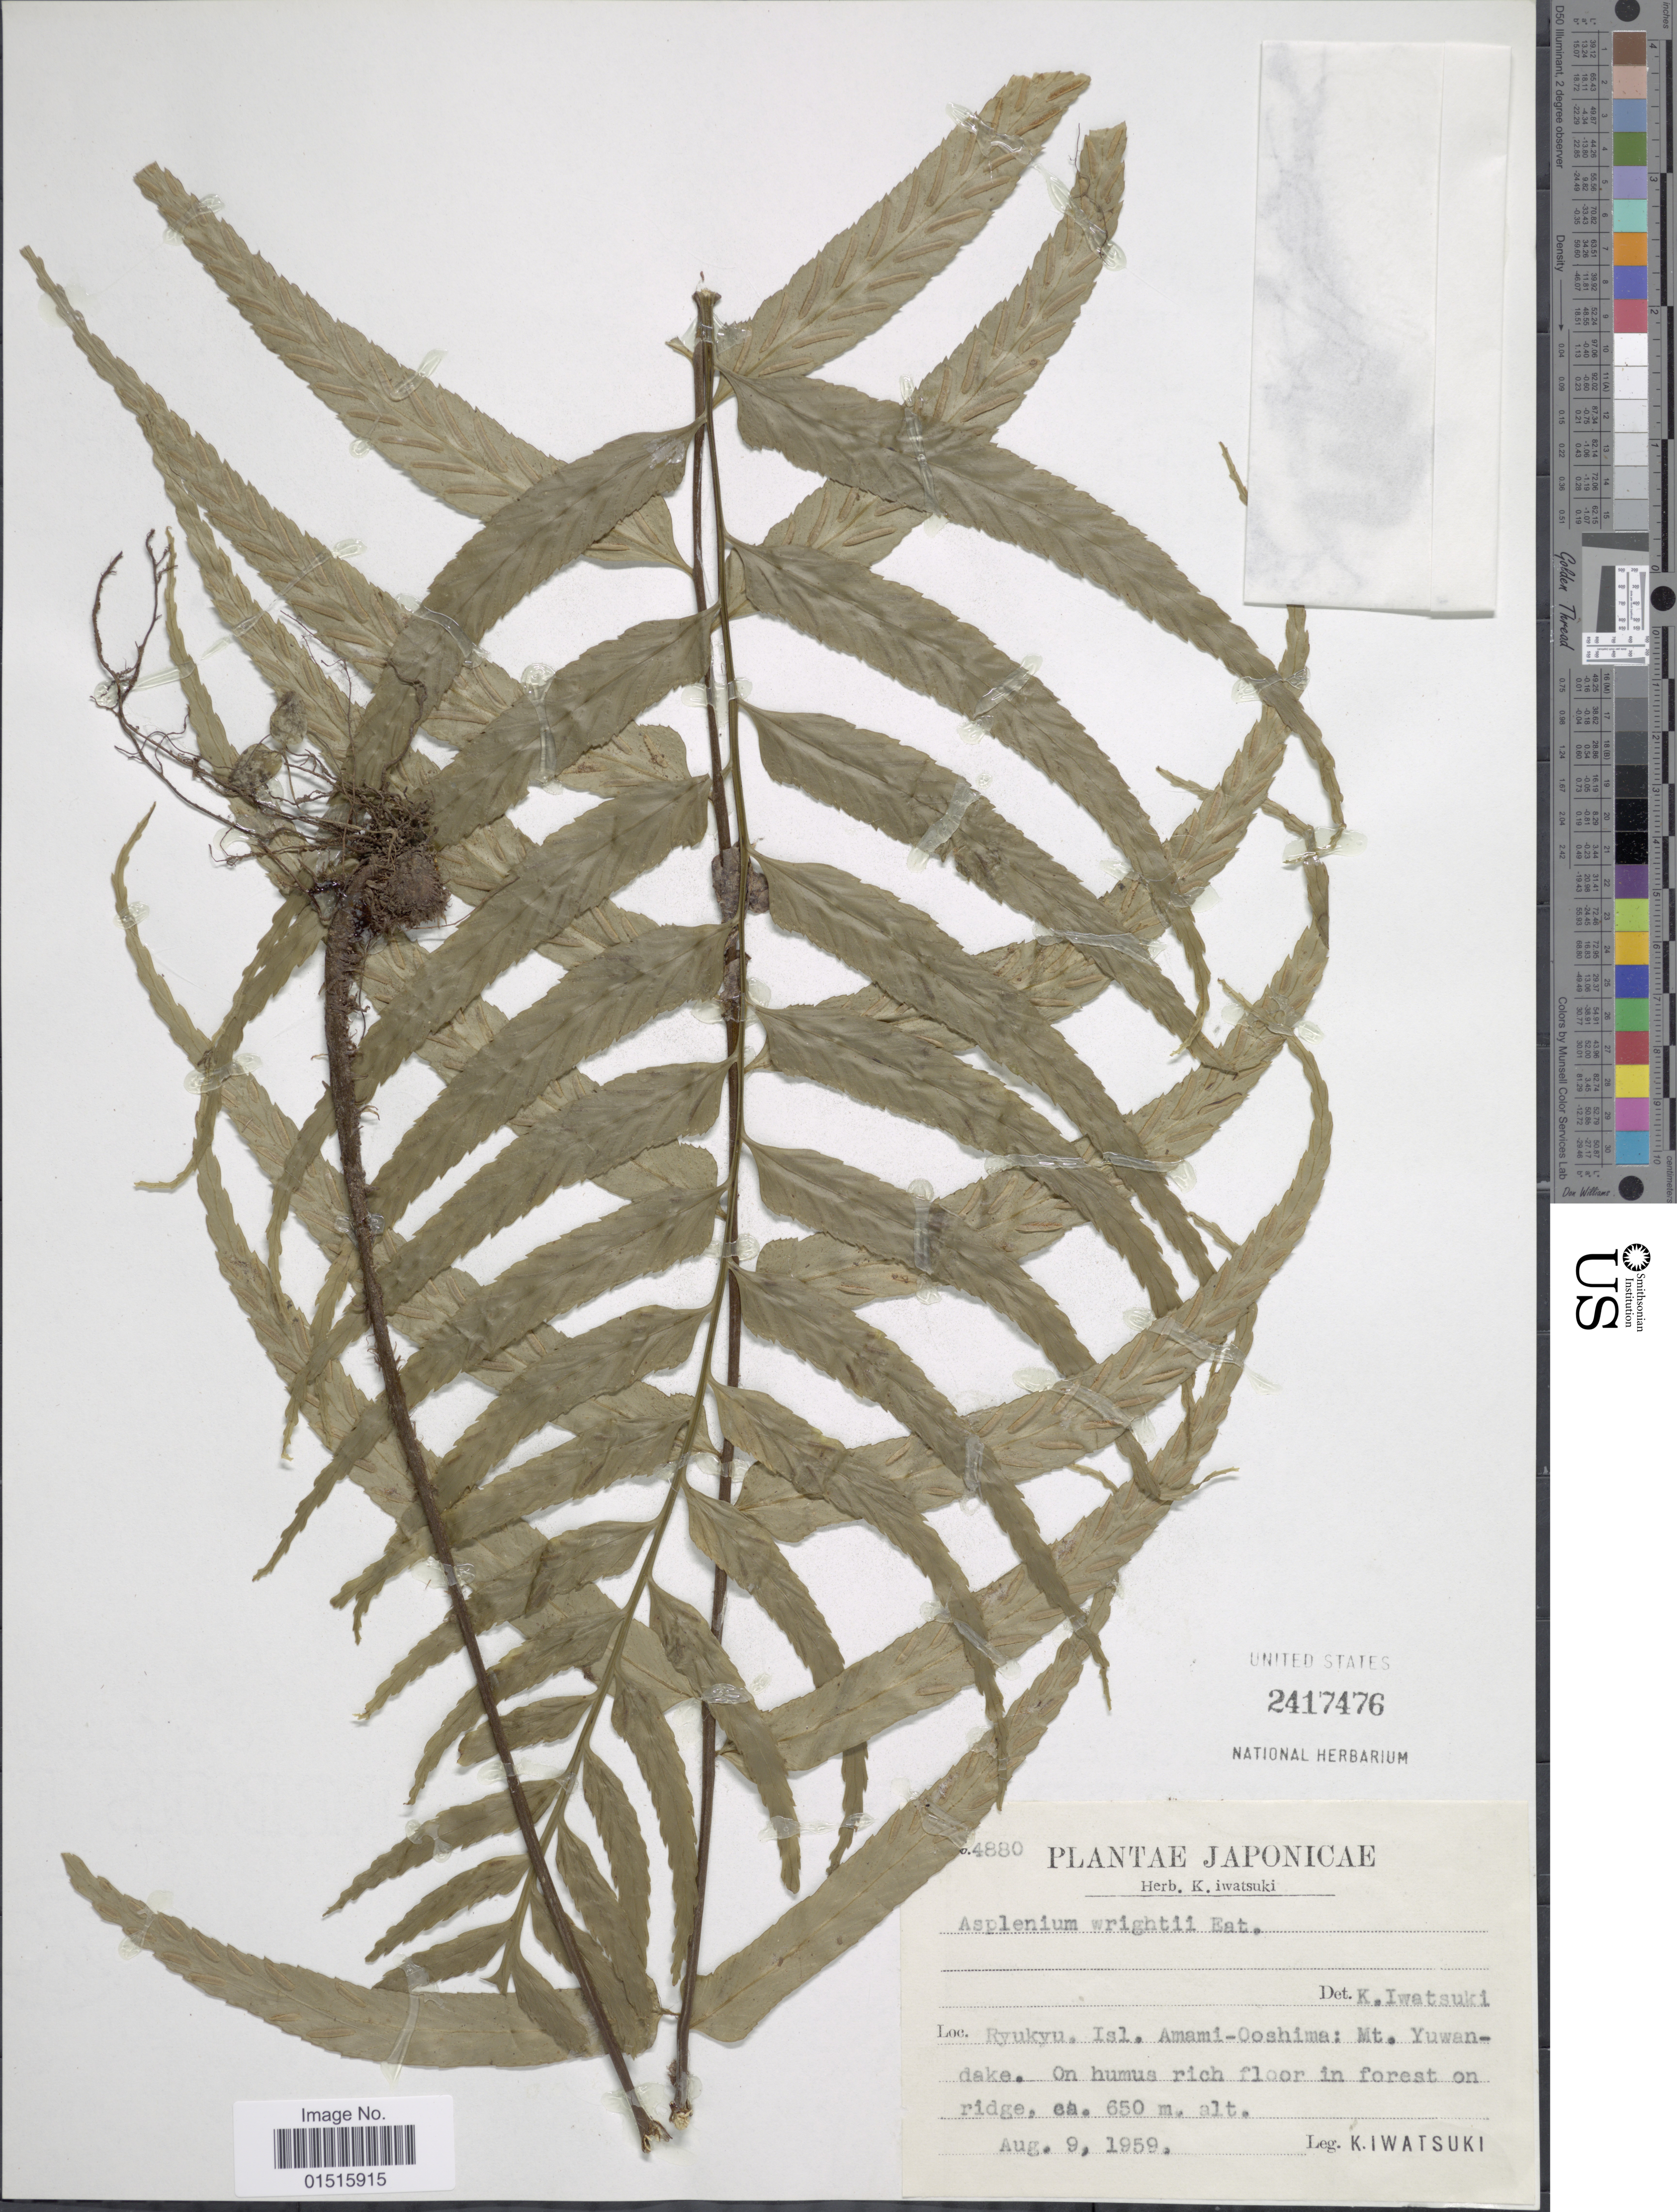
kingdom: Plantae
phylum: Tracheophyta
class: Polypodiopsida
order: Polypodiales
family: Aspleniaceae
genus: Asplenium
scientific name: Asplenium wrightii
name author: D.C. Eaton ex Hook.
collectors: K. Iwatsuki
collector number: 4880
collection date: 1959-08-09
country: Japan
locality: Ryukyu, Isl. Amami- Ooshima: Mt. Yuwan-dake.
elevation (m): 650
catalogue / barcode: US 2417476